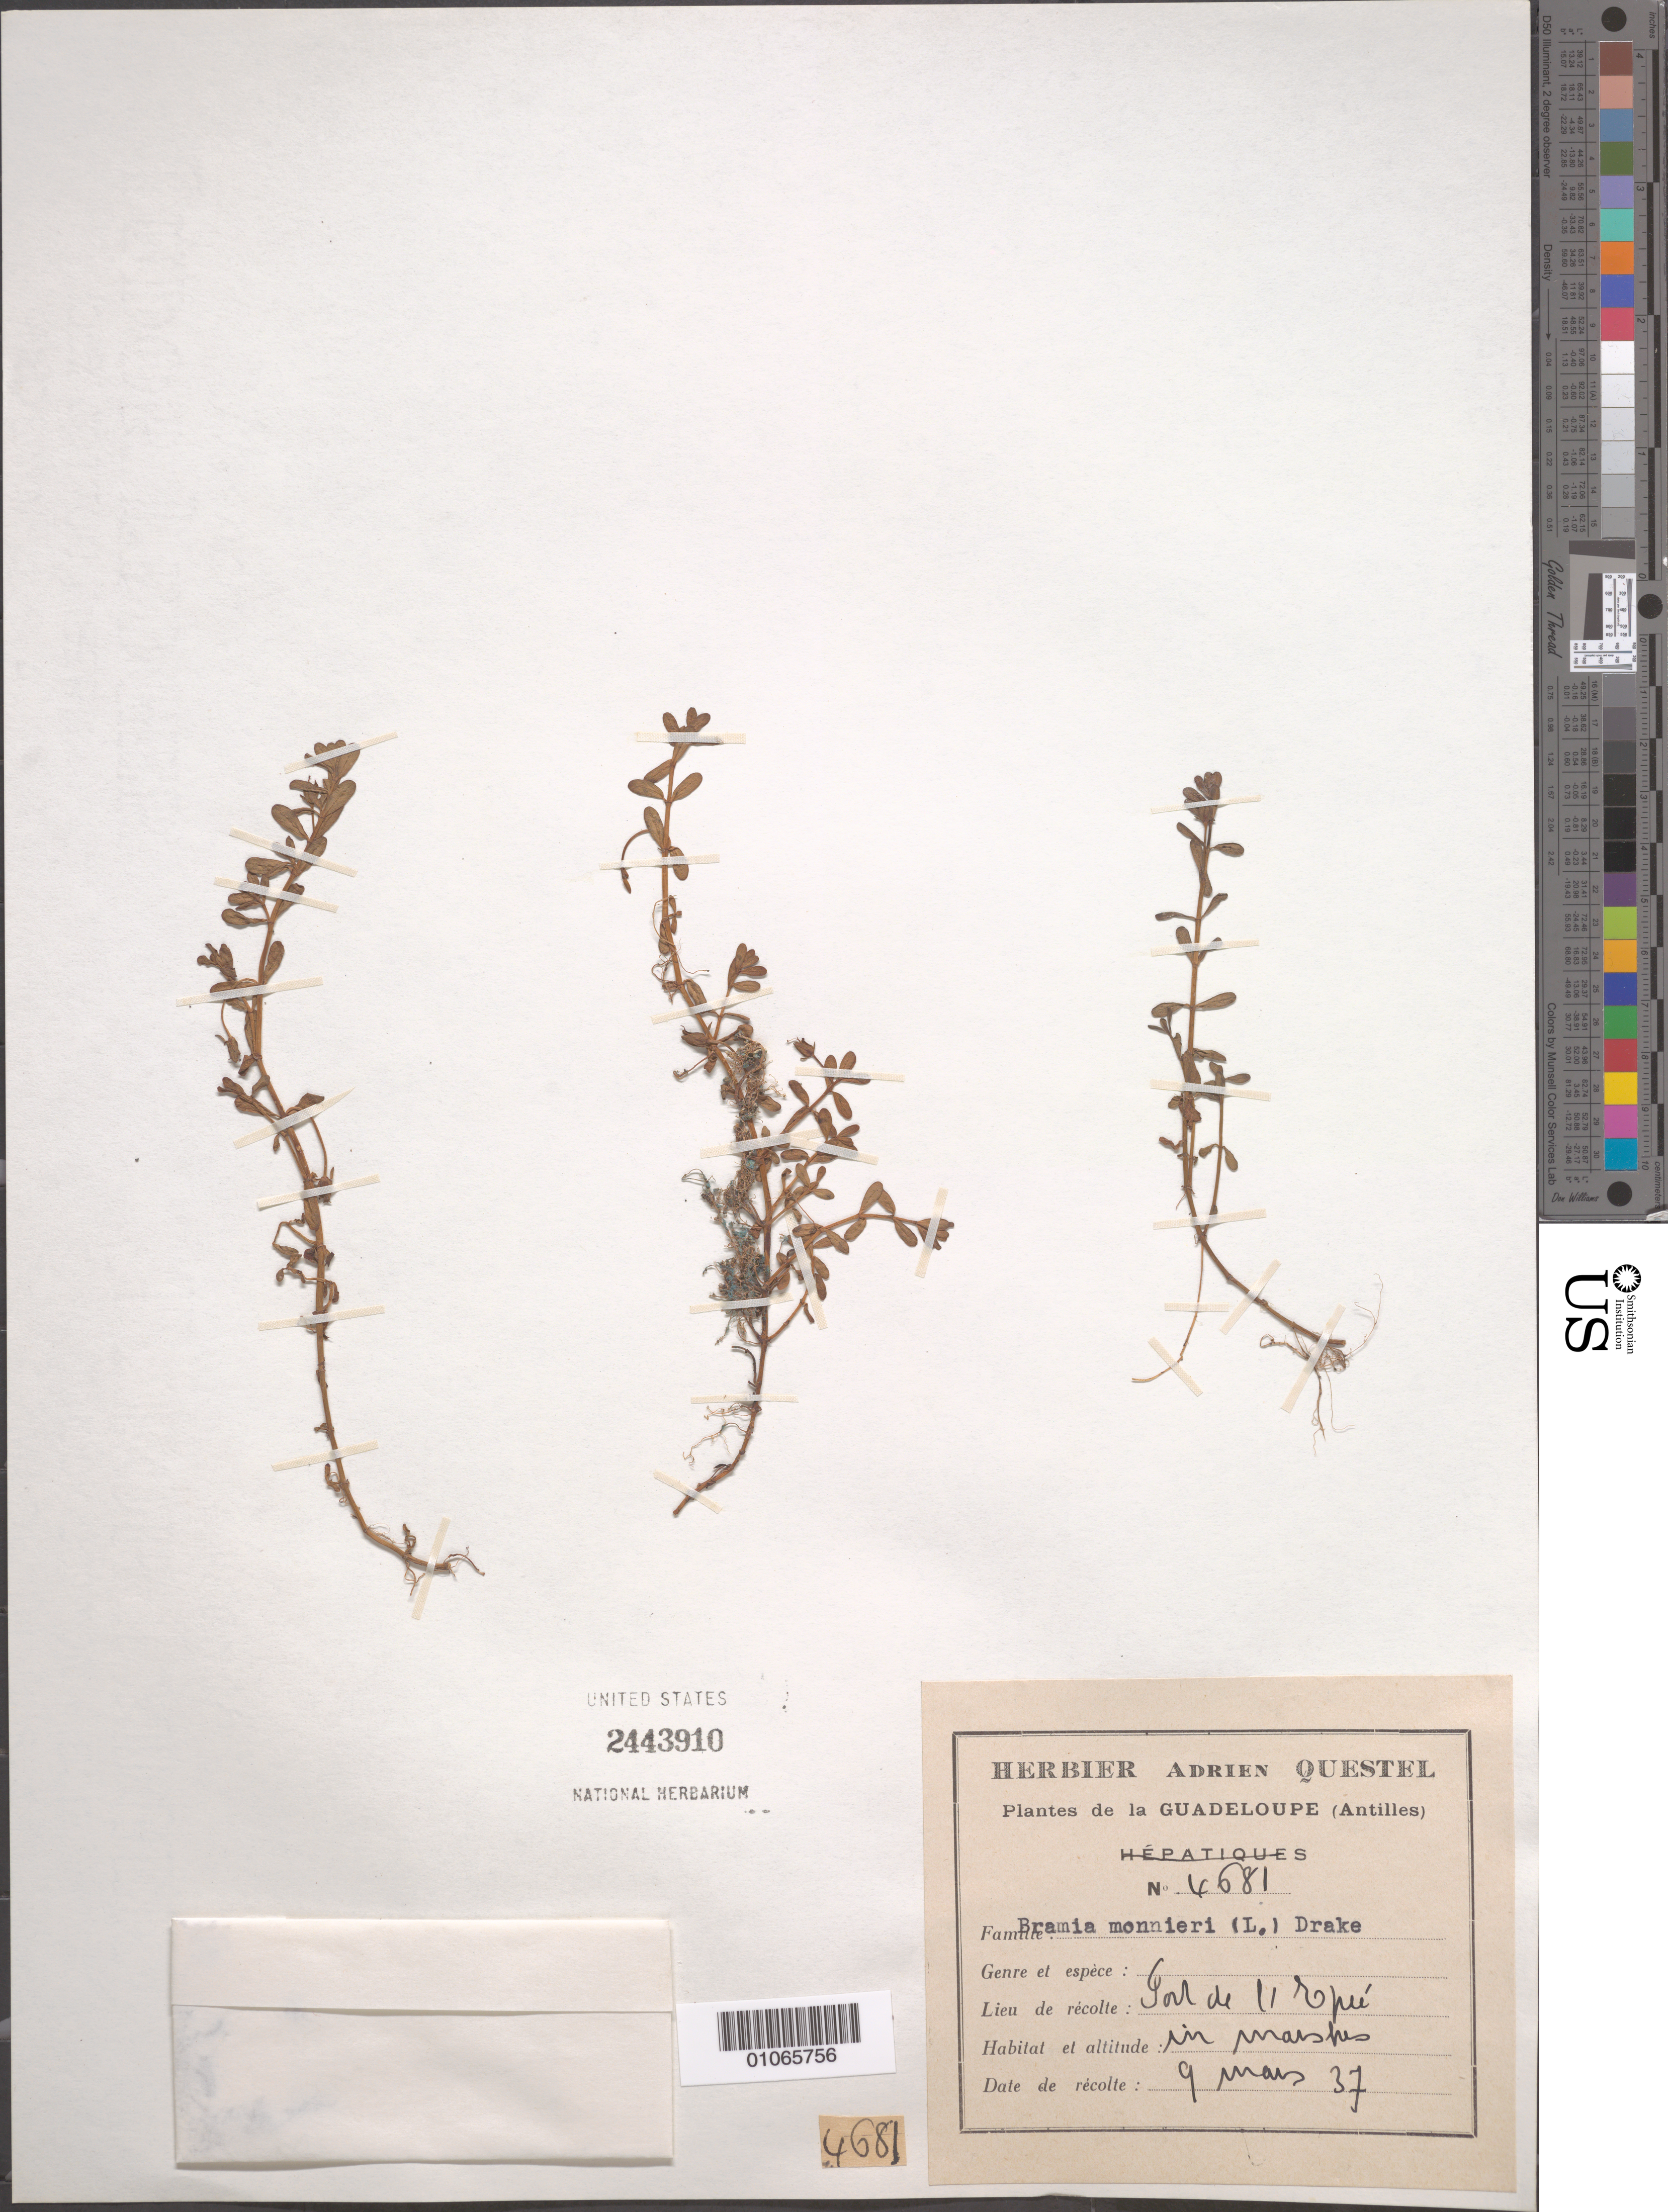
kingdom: Plantae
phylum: Tracheophyta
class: Magnoliopsida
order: Lamiales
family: Plantaginaceae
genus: Bacopa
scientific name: Bacopa monnieri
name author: (L.) Wettst.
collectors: A. Questel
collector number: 4681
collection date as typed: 09 Mar 1937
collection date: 1937-03-09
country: Guadeloupe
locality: In marshes, Tor de l'Opee?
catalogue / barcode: US 2443910